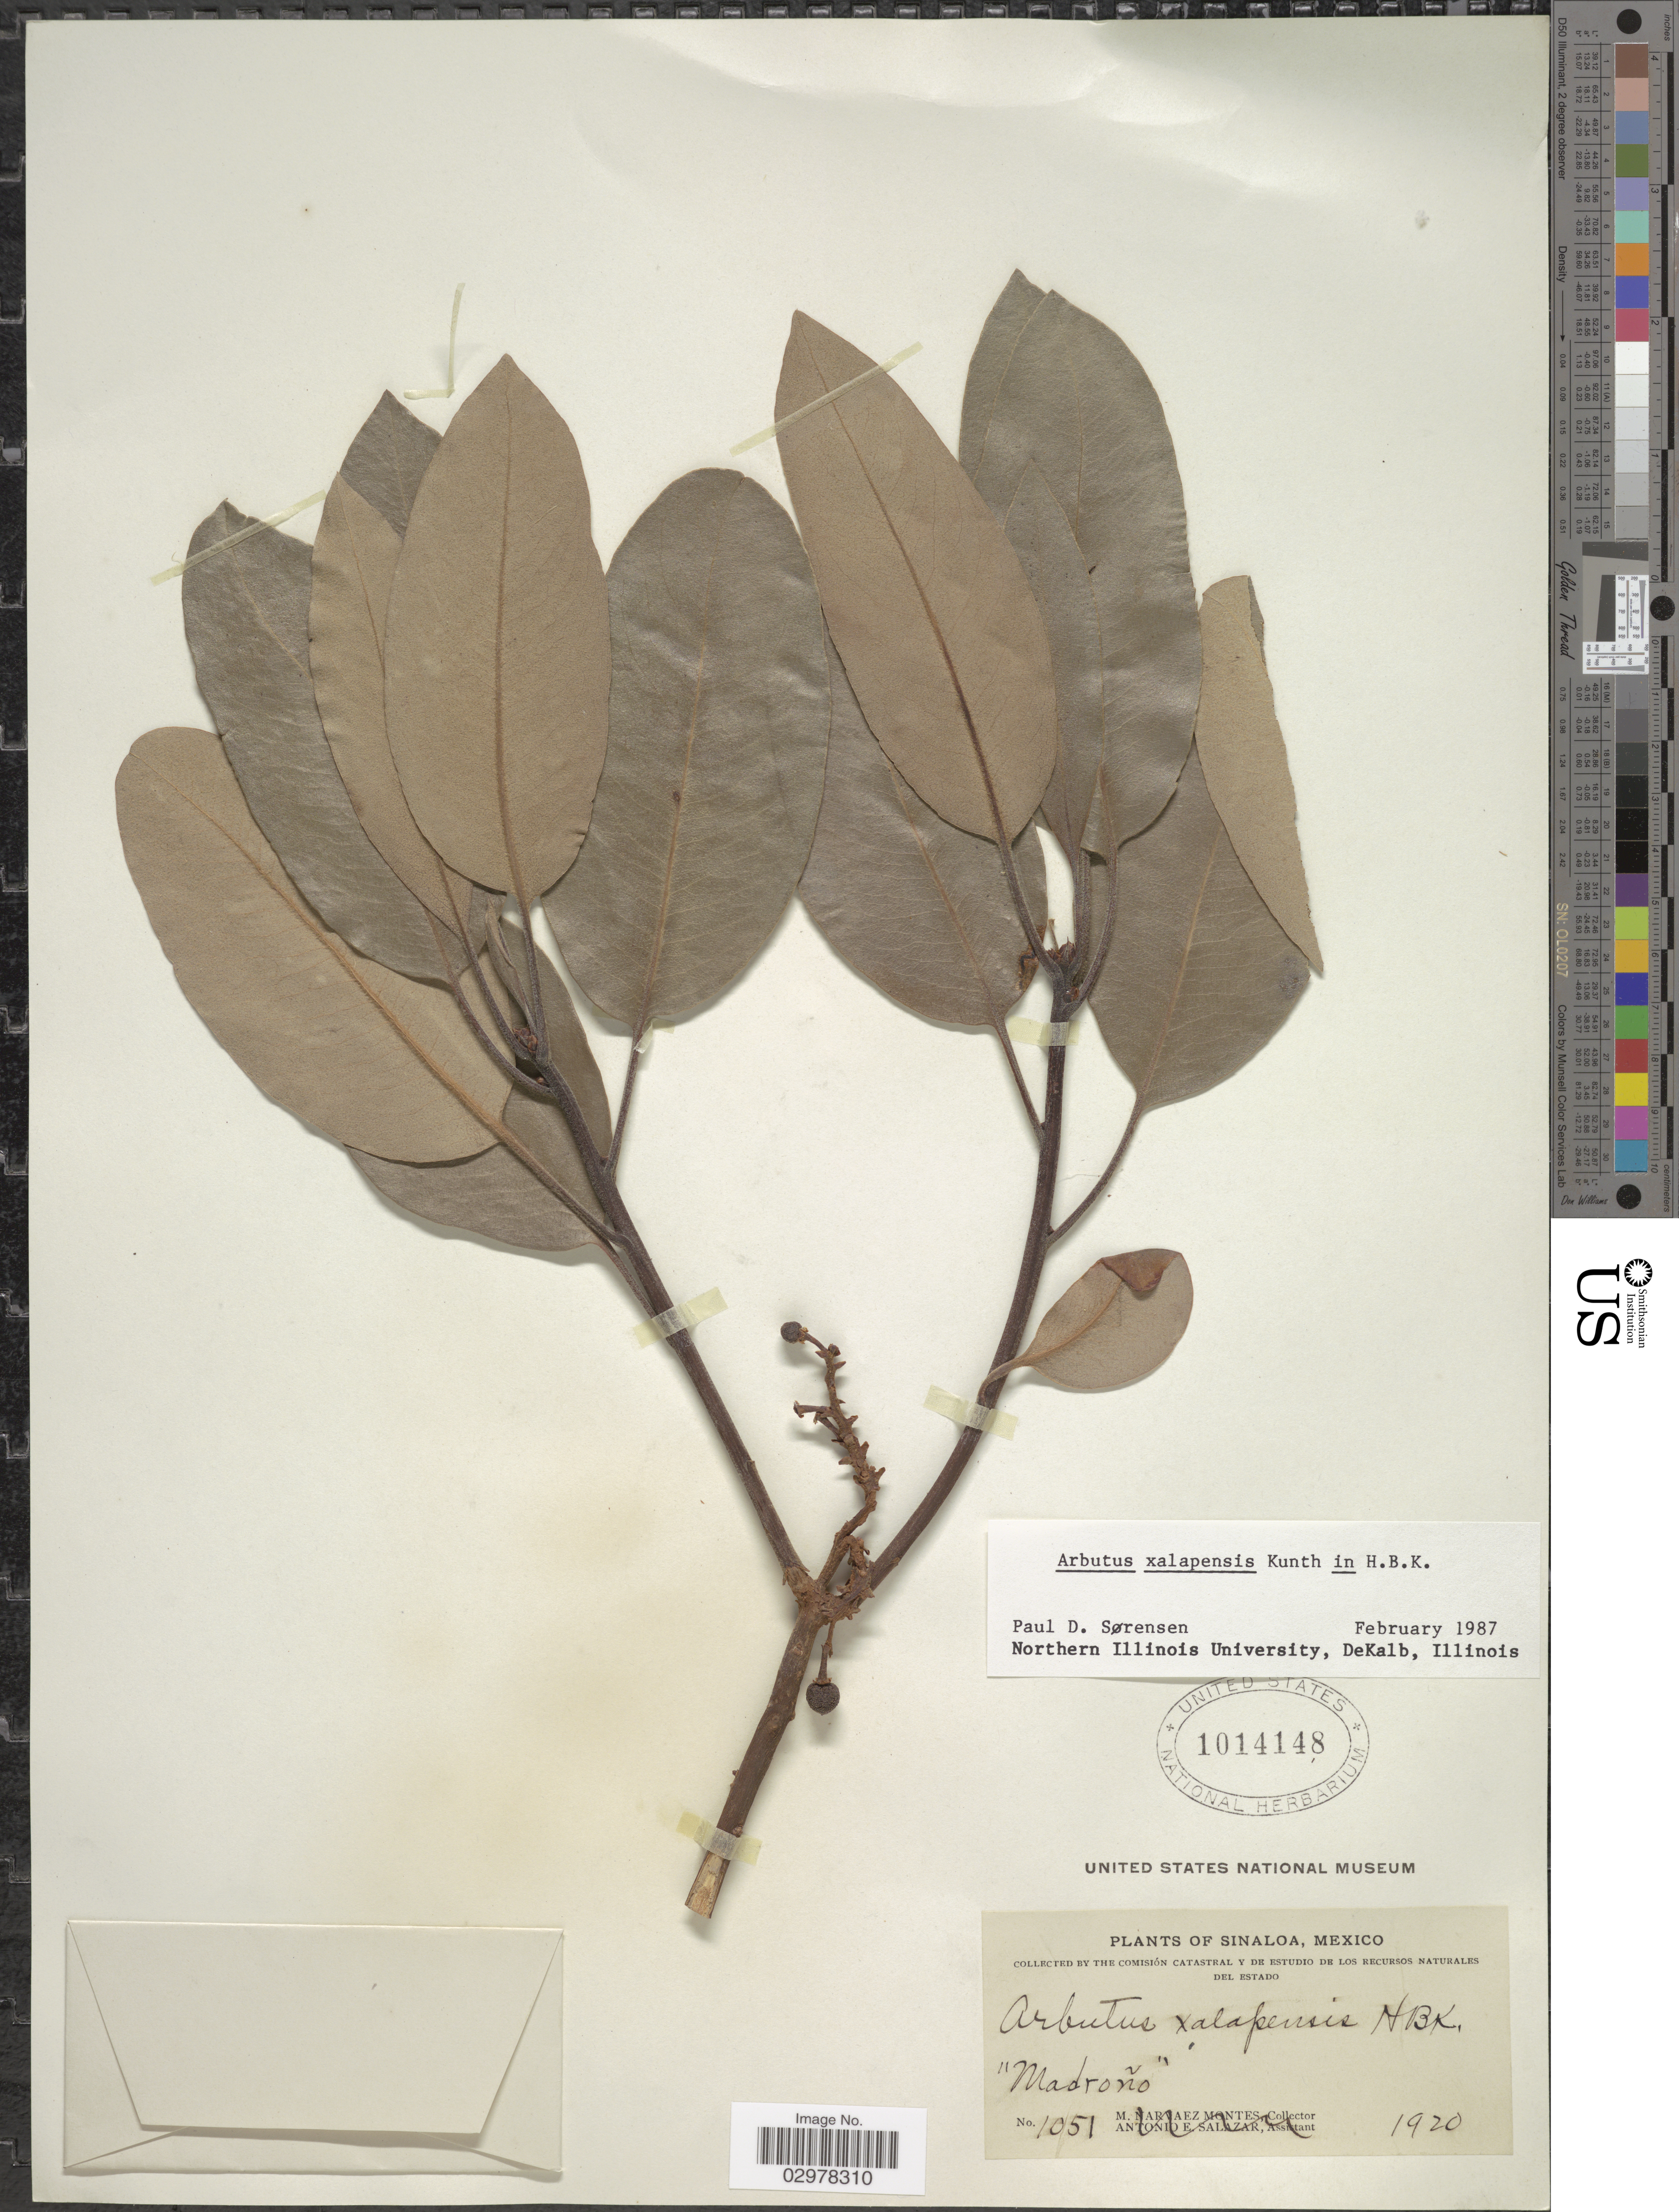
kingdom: Plantae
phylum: Tracheophyta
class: Magnoliopsida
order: Ericales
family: Ericaceae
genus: Arbutus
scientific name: Arbutus xalapensis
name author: Kunth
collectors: Comisión Catastral & De Estudio de Los Recursos Naturales del Estado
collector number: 1051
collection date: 1920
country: Mexico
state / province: Sinaloa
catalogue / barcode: US 1014148